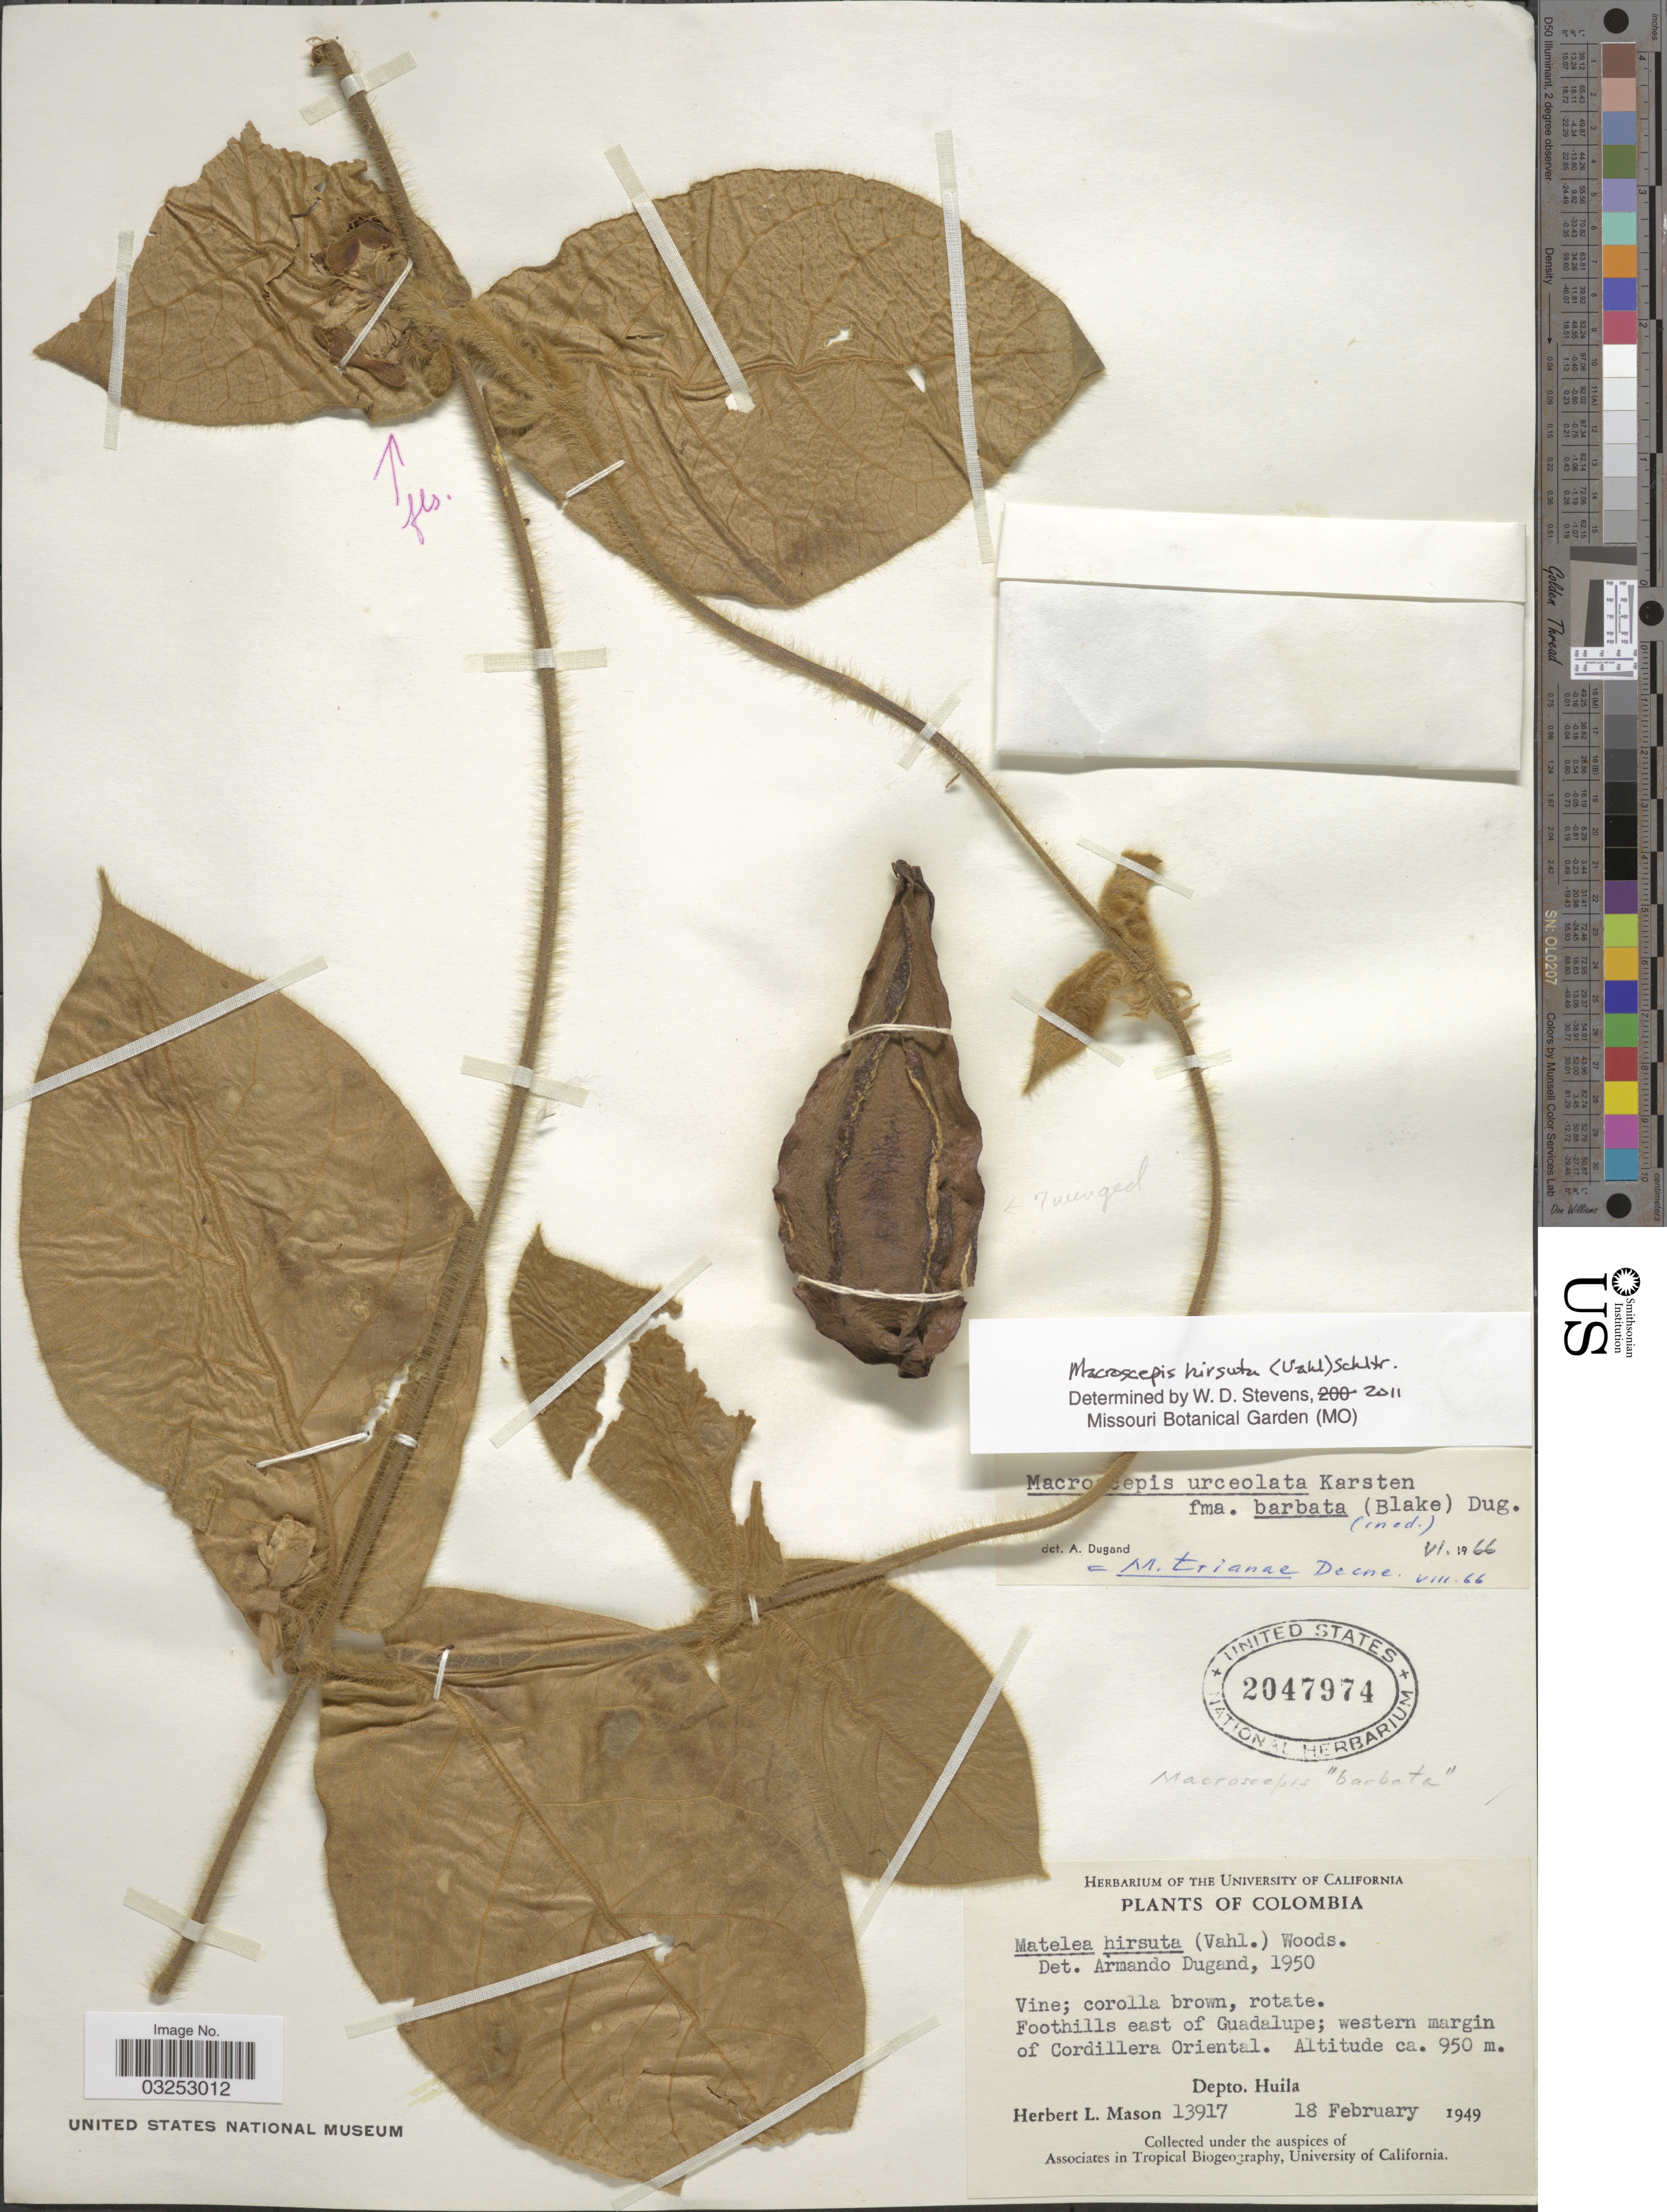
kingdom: Plantae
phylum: Tracheophyta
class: Magnoliopsida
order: Gentianales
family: Apocynaceae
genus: Macroscepis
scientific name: Macroscepis hirsuta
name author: (Vahl) Schltr.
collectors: H. L. Mason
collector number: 13917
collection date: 1949-02-18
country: Colombia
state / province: Huila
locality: Foothills east of Guadalupe; western margin of Cordillera Oriental. Depto. Huila.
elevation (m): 950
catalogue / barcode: US 2047974